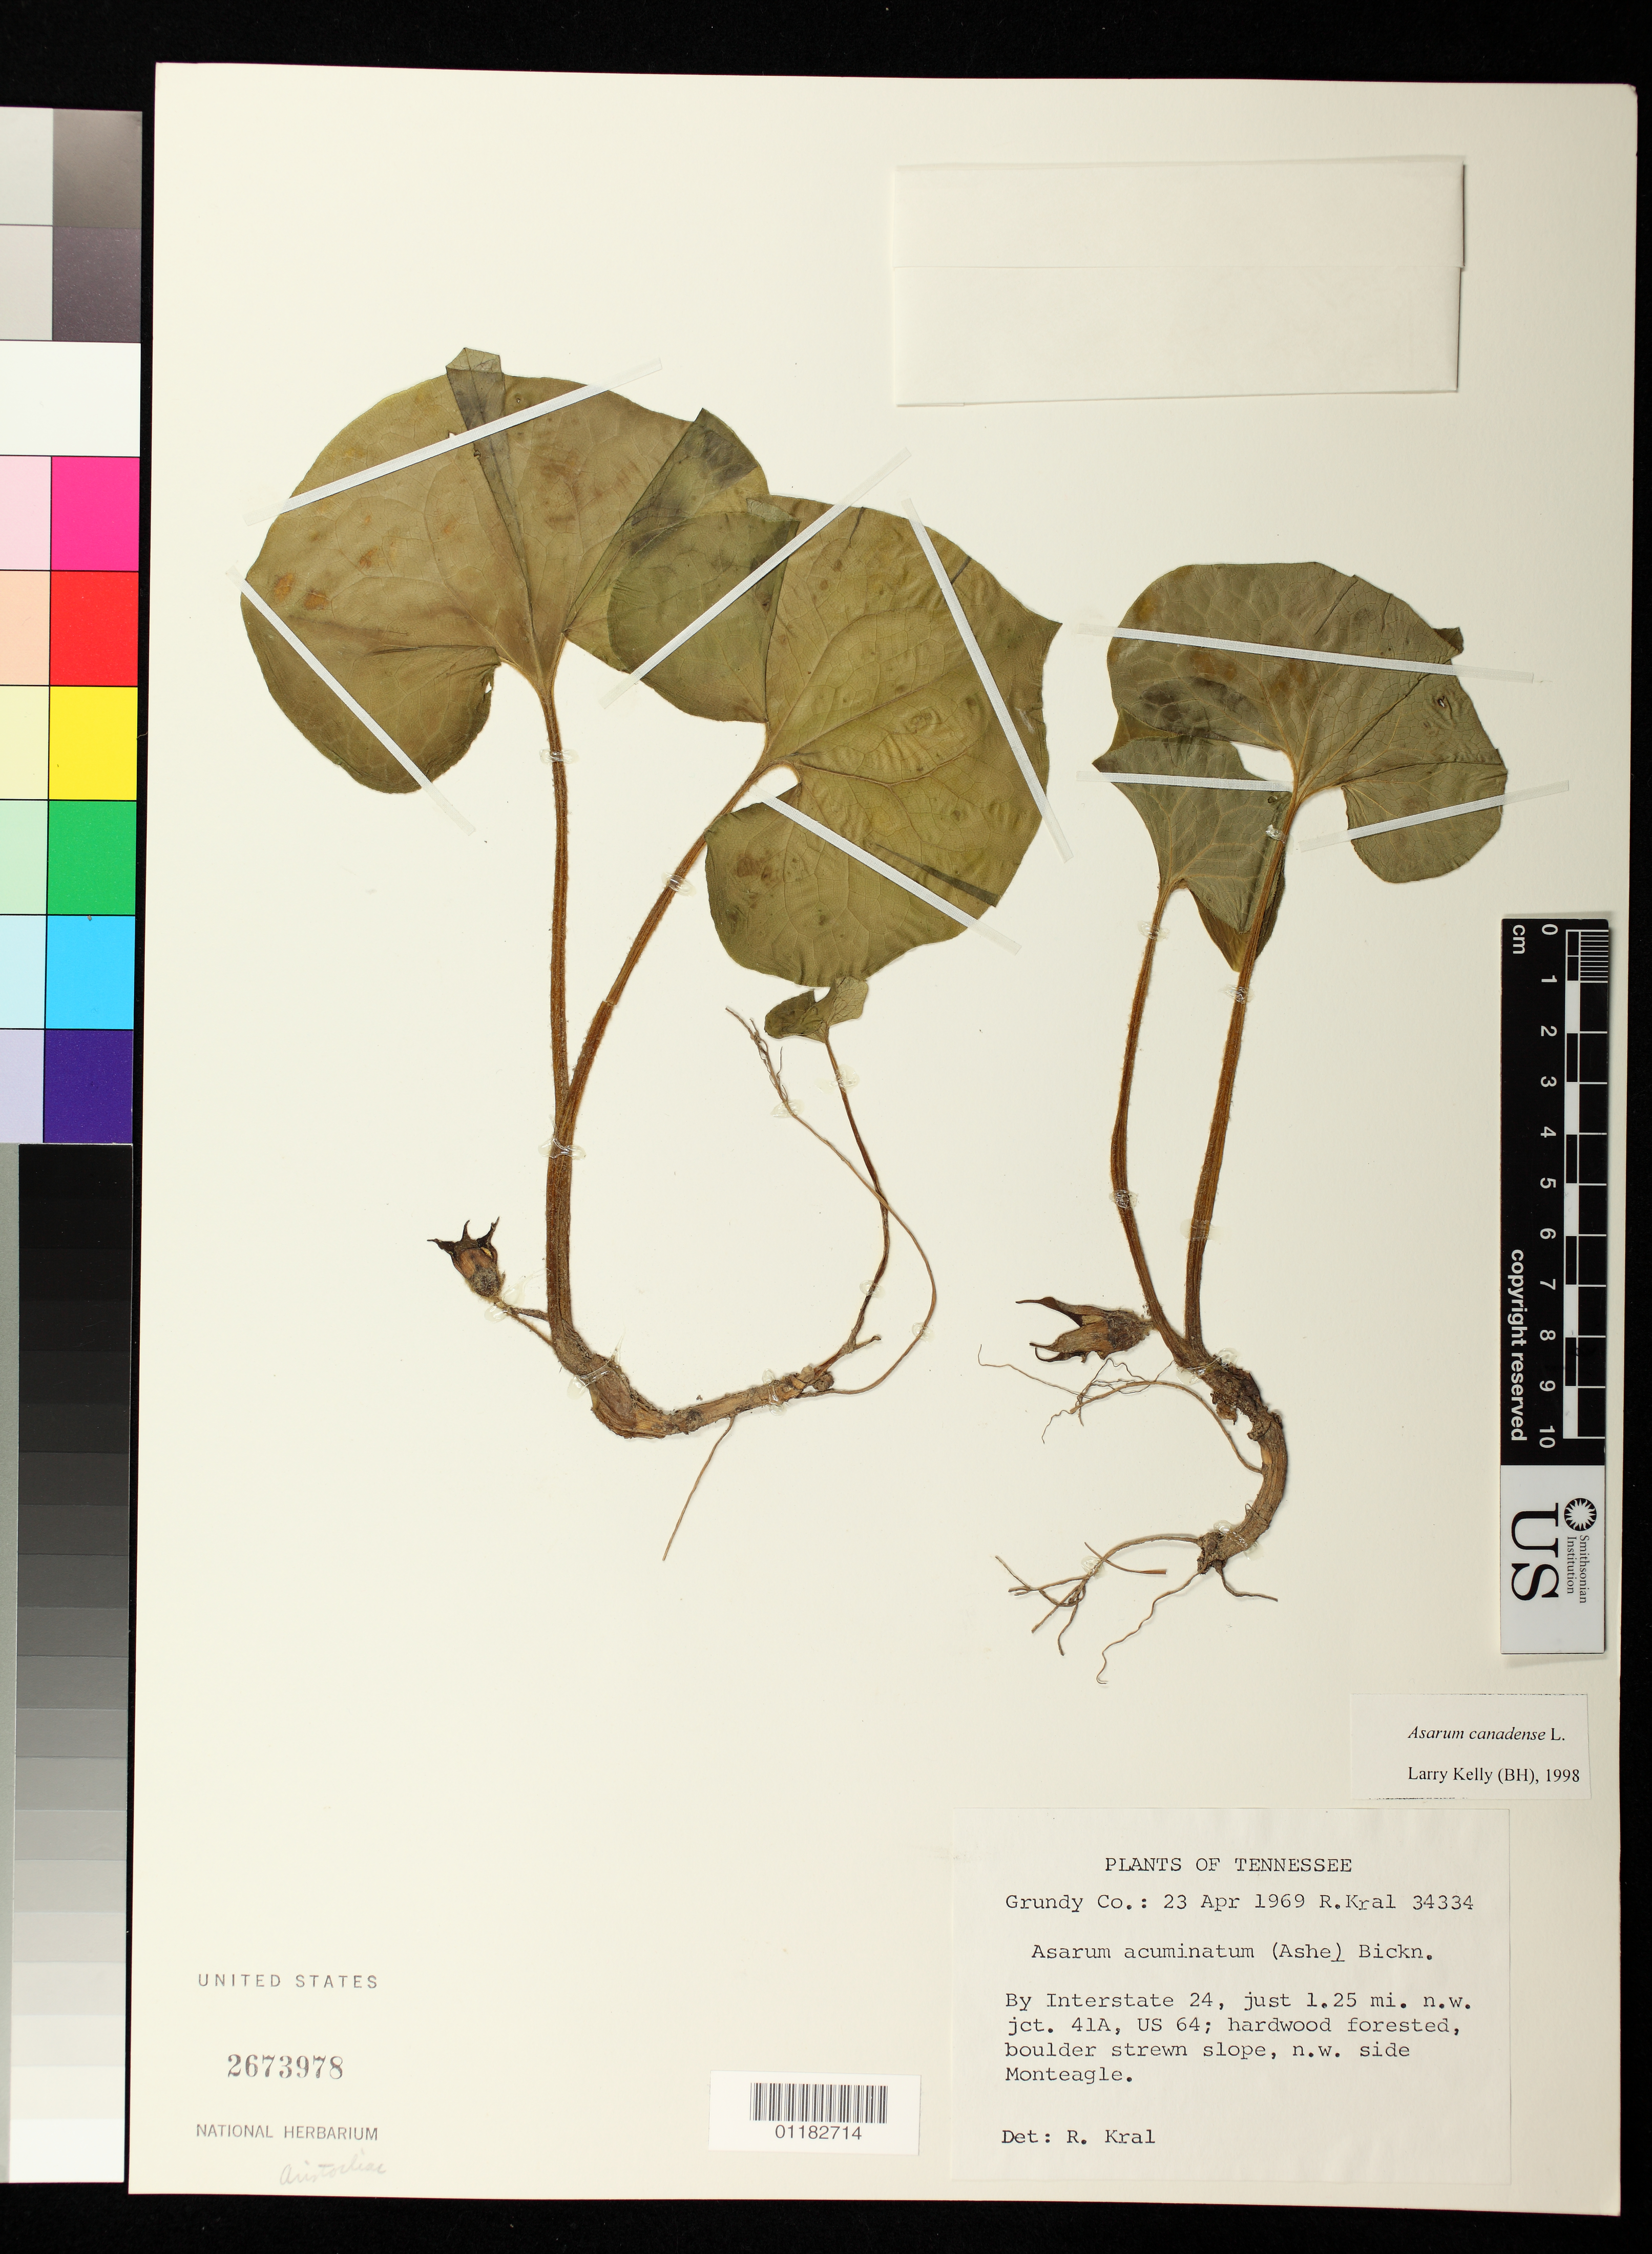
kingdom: Plantae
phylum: Tracheophyta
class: Magnoliopsida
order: Piperales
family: Aristolochiaceae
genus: Asarum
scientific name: Asarum canadense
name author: L.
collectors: R. Kral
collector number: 34334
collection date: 1969-04-23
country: United States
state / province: Tennessee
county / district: Grundy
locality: Grundy County: By Interstate 24, just 1.25 mi. NW Jct. 41A, US 64; NW side of Monteagle.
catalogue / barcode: US 2673978